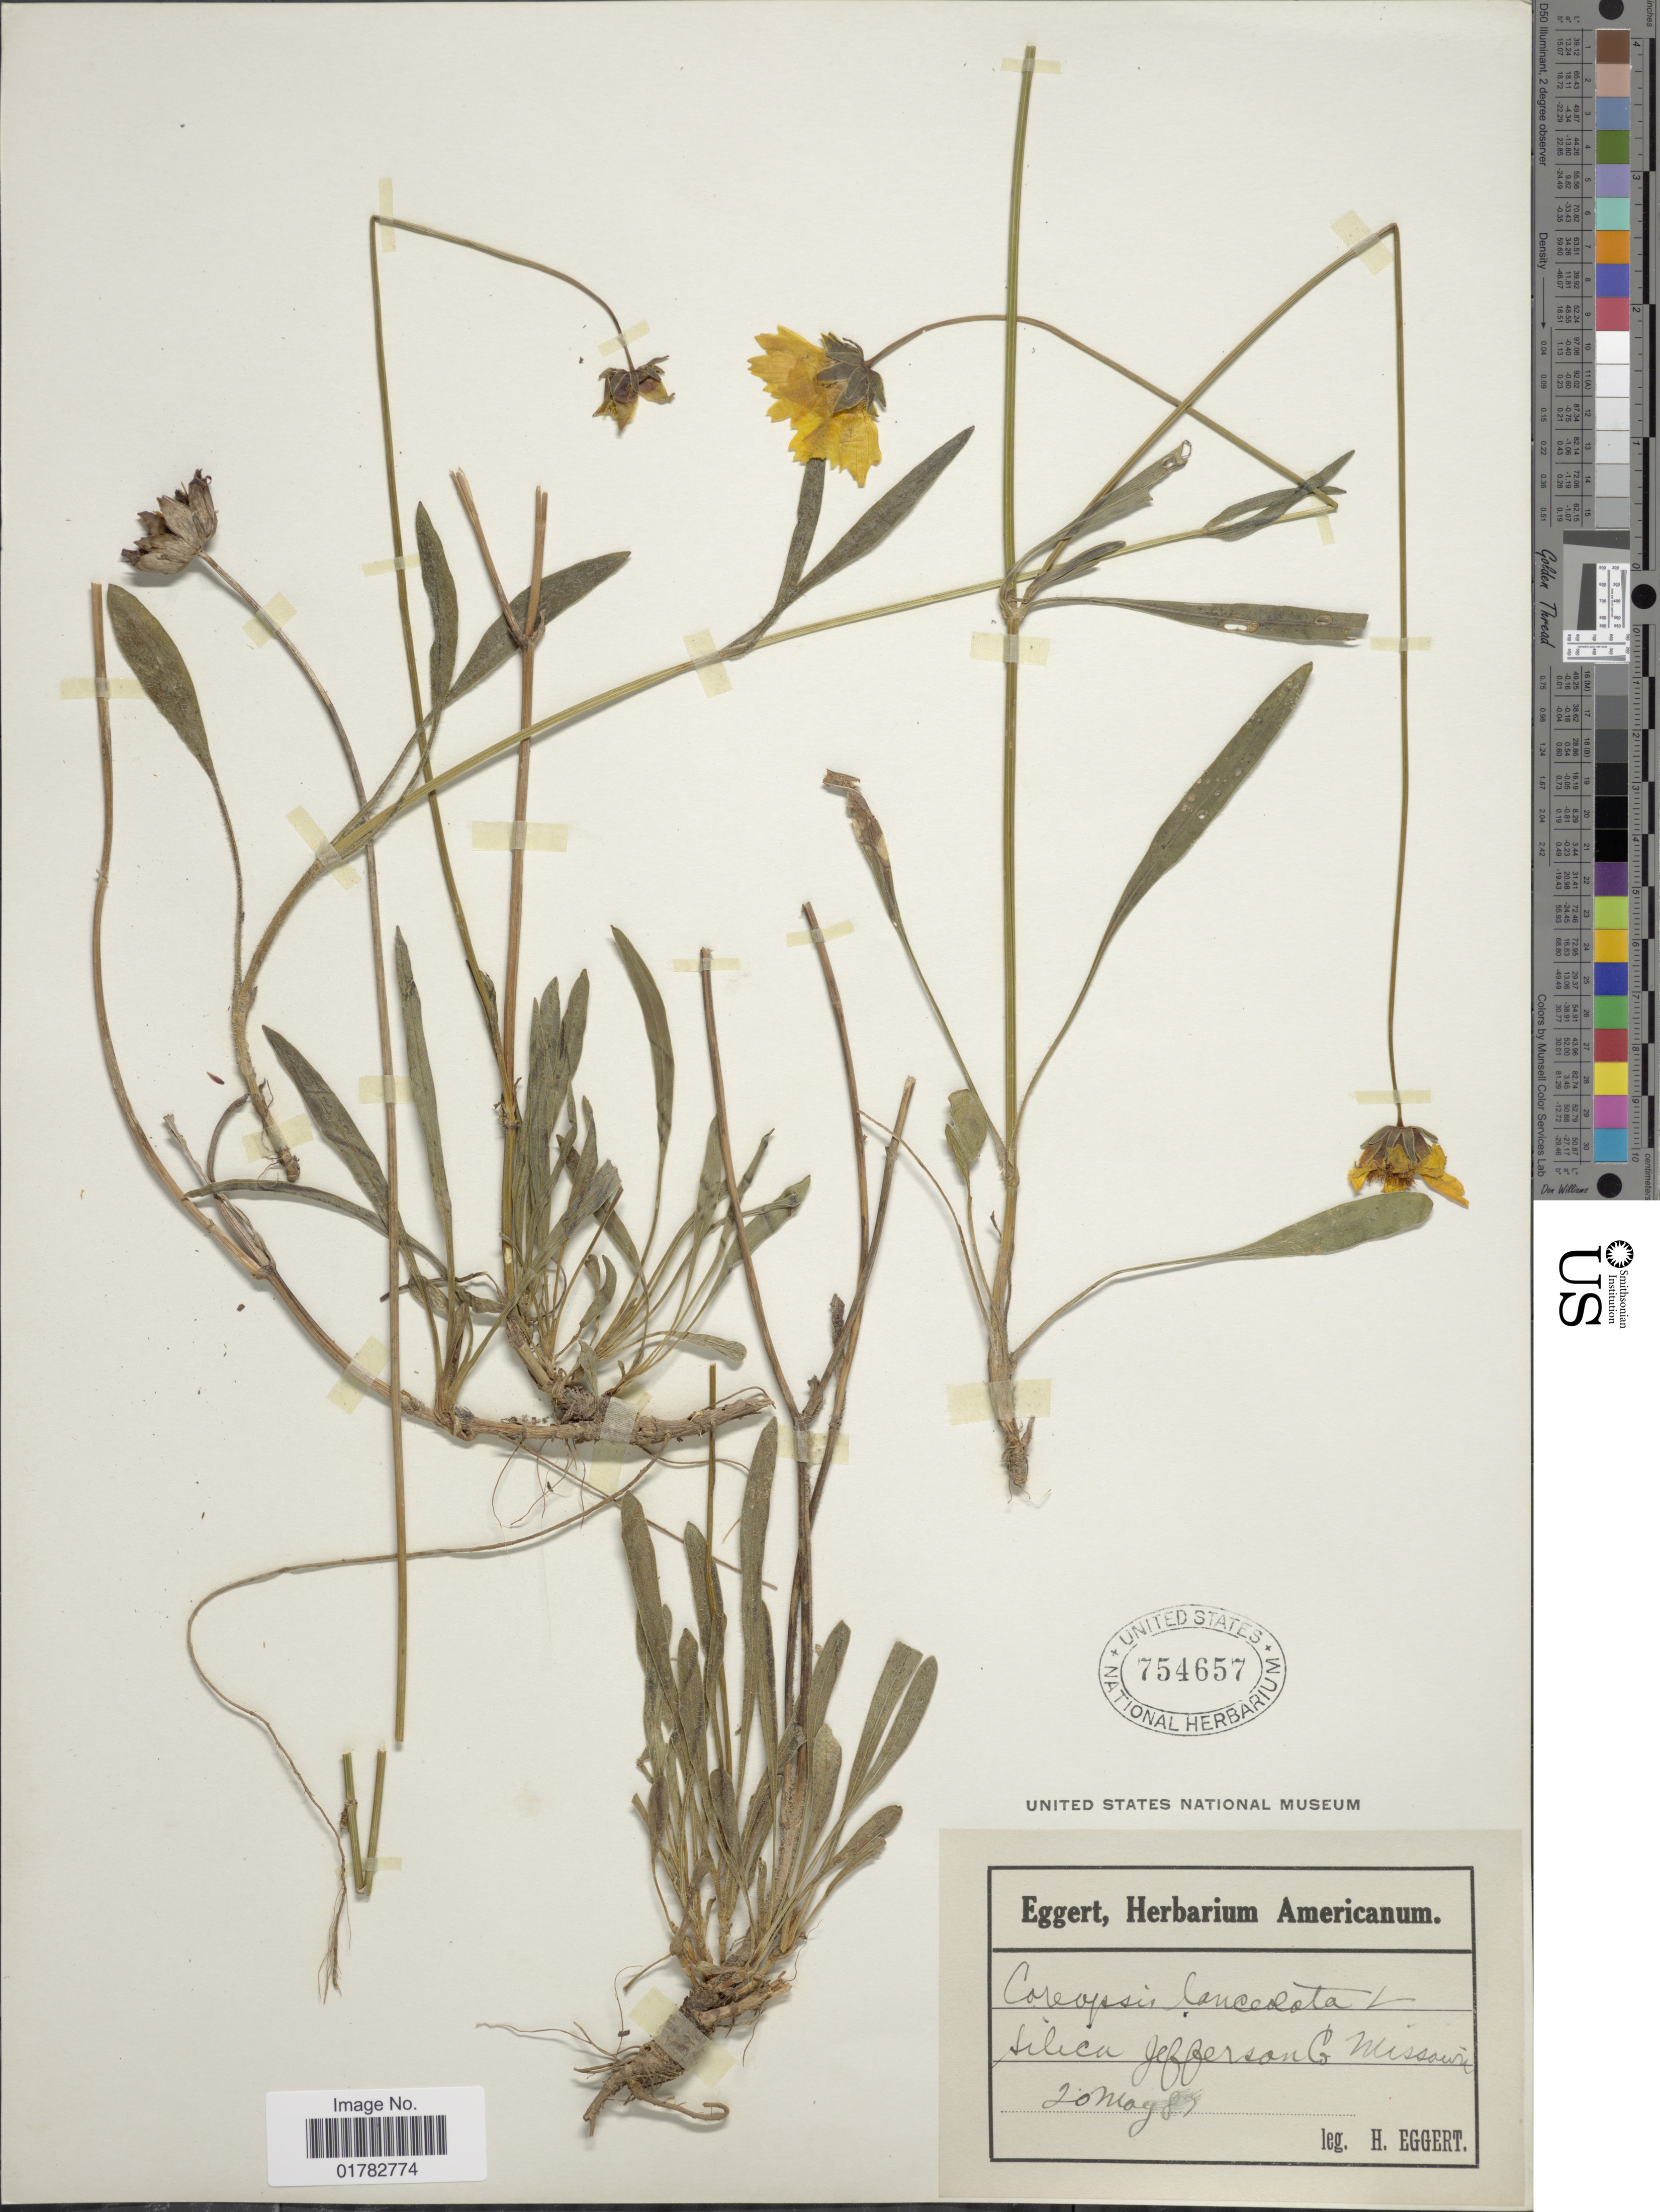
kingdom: Plantae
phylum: Tracheophyta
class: Magnoliopsida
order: Asterales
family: Asteraceae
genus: Coreopsis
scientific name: Coreopsis lanceolata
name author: L.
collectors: H. Eggert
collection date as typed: Transcribed d/m/y: 20/5/87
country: United States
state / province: Missouri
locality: Silica Jefferson Co.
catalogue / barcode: US 754657